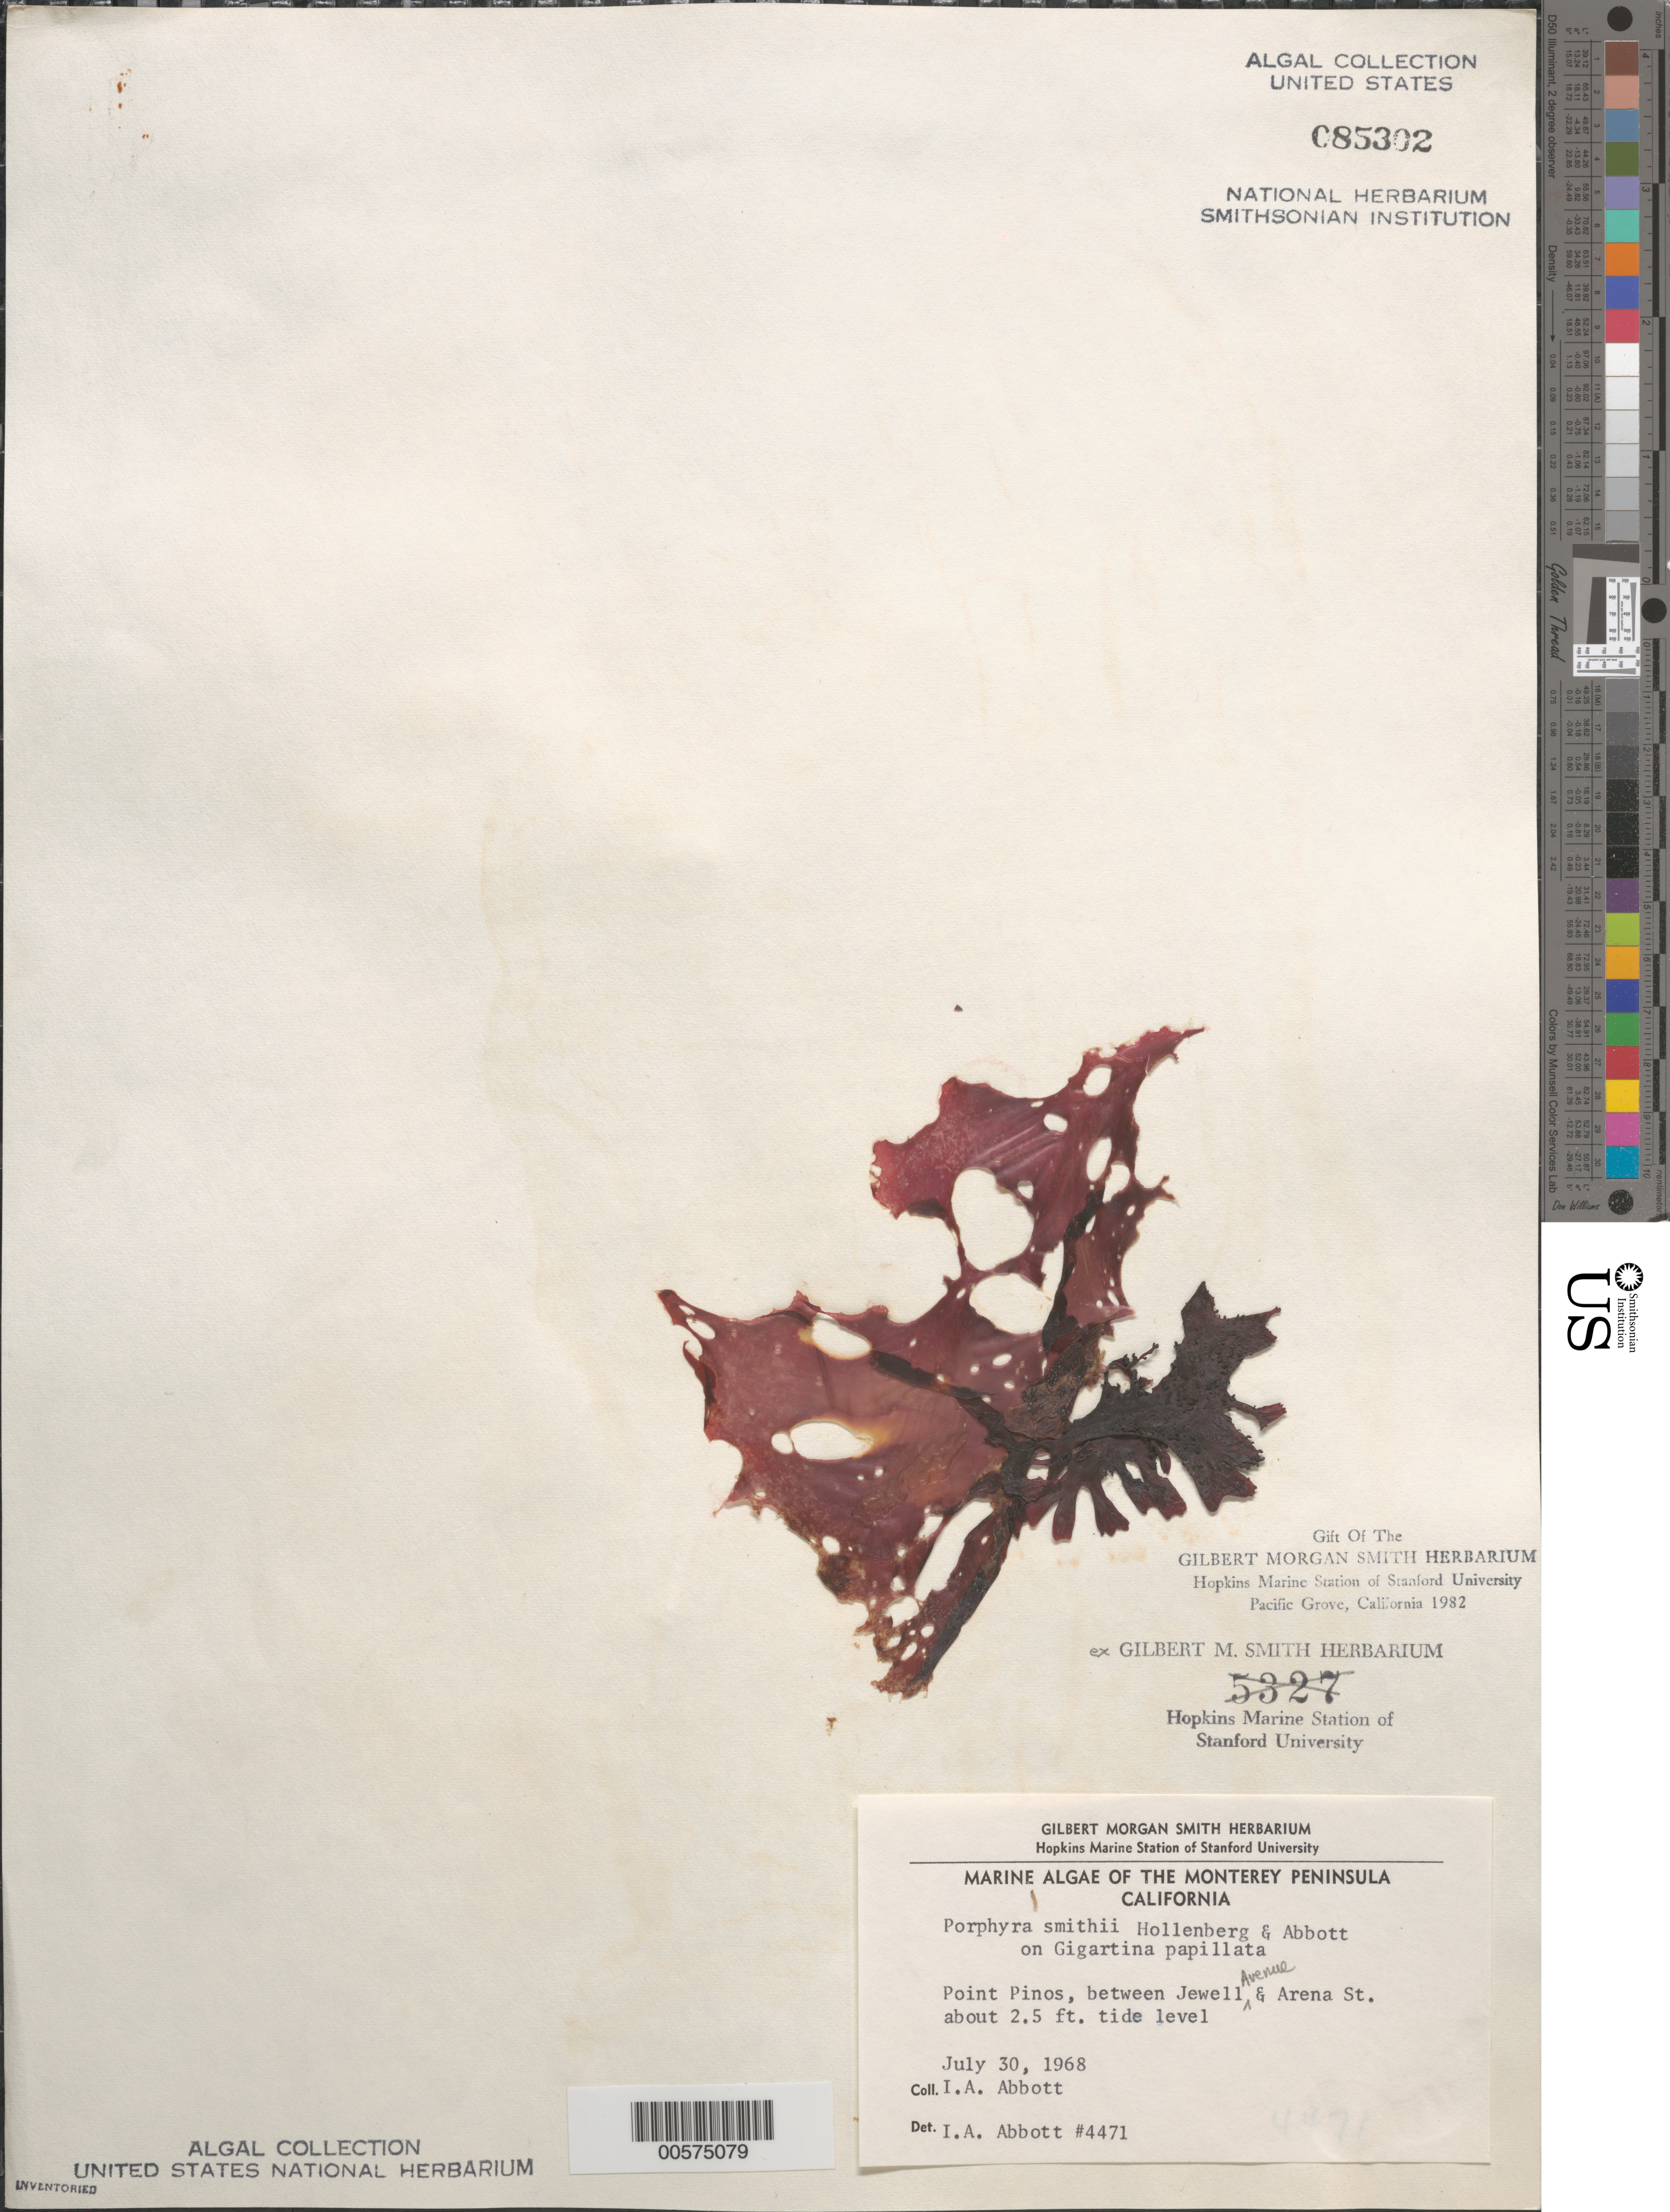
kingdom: Plantae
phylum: Rhodophyta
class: Bangiophyceae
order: Bangiales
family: Bangiaceae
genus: Pyropia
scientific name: Pyropia smithii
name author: (Hollenb. & I.A. Abbott) S.C. Lindstrom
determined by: Algae name updating Project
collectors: I. A. Abbott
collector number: IAA 4471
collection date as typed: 30 Jul 1968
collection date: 1968-07-30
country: United States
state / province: California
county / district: Monterey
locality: Point Pinos, between Jewell Avenue and Arena Street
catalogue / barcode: US 85302